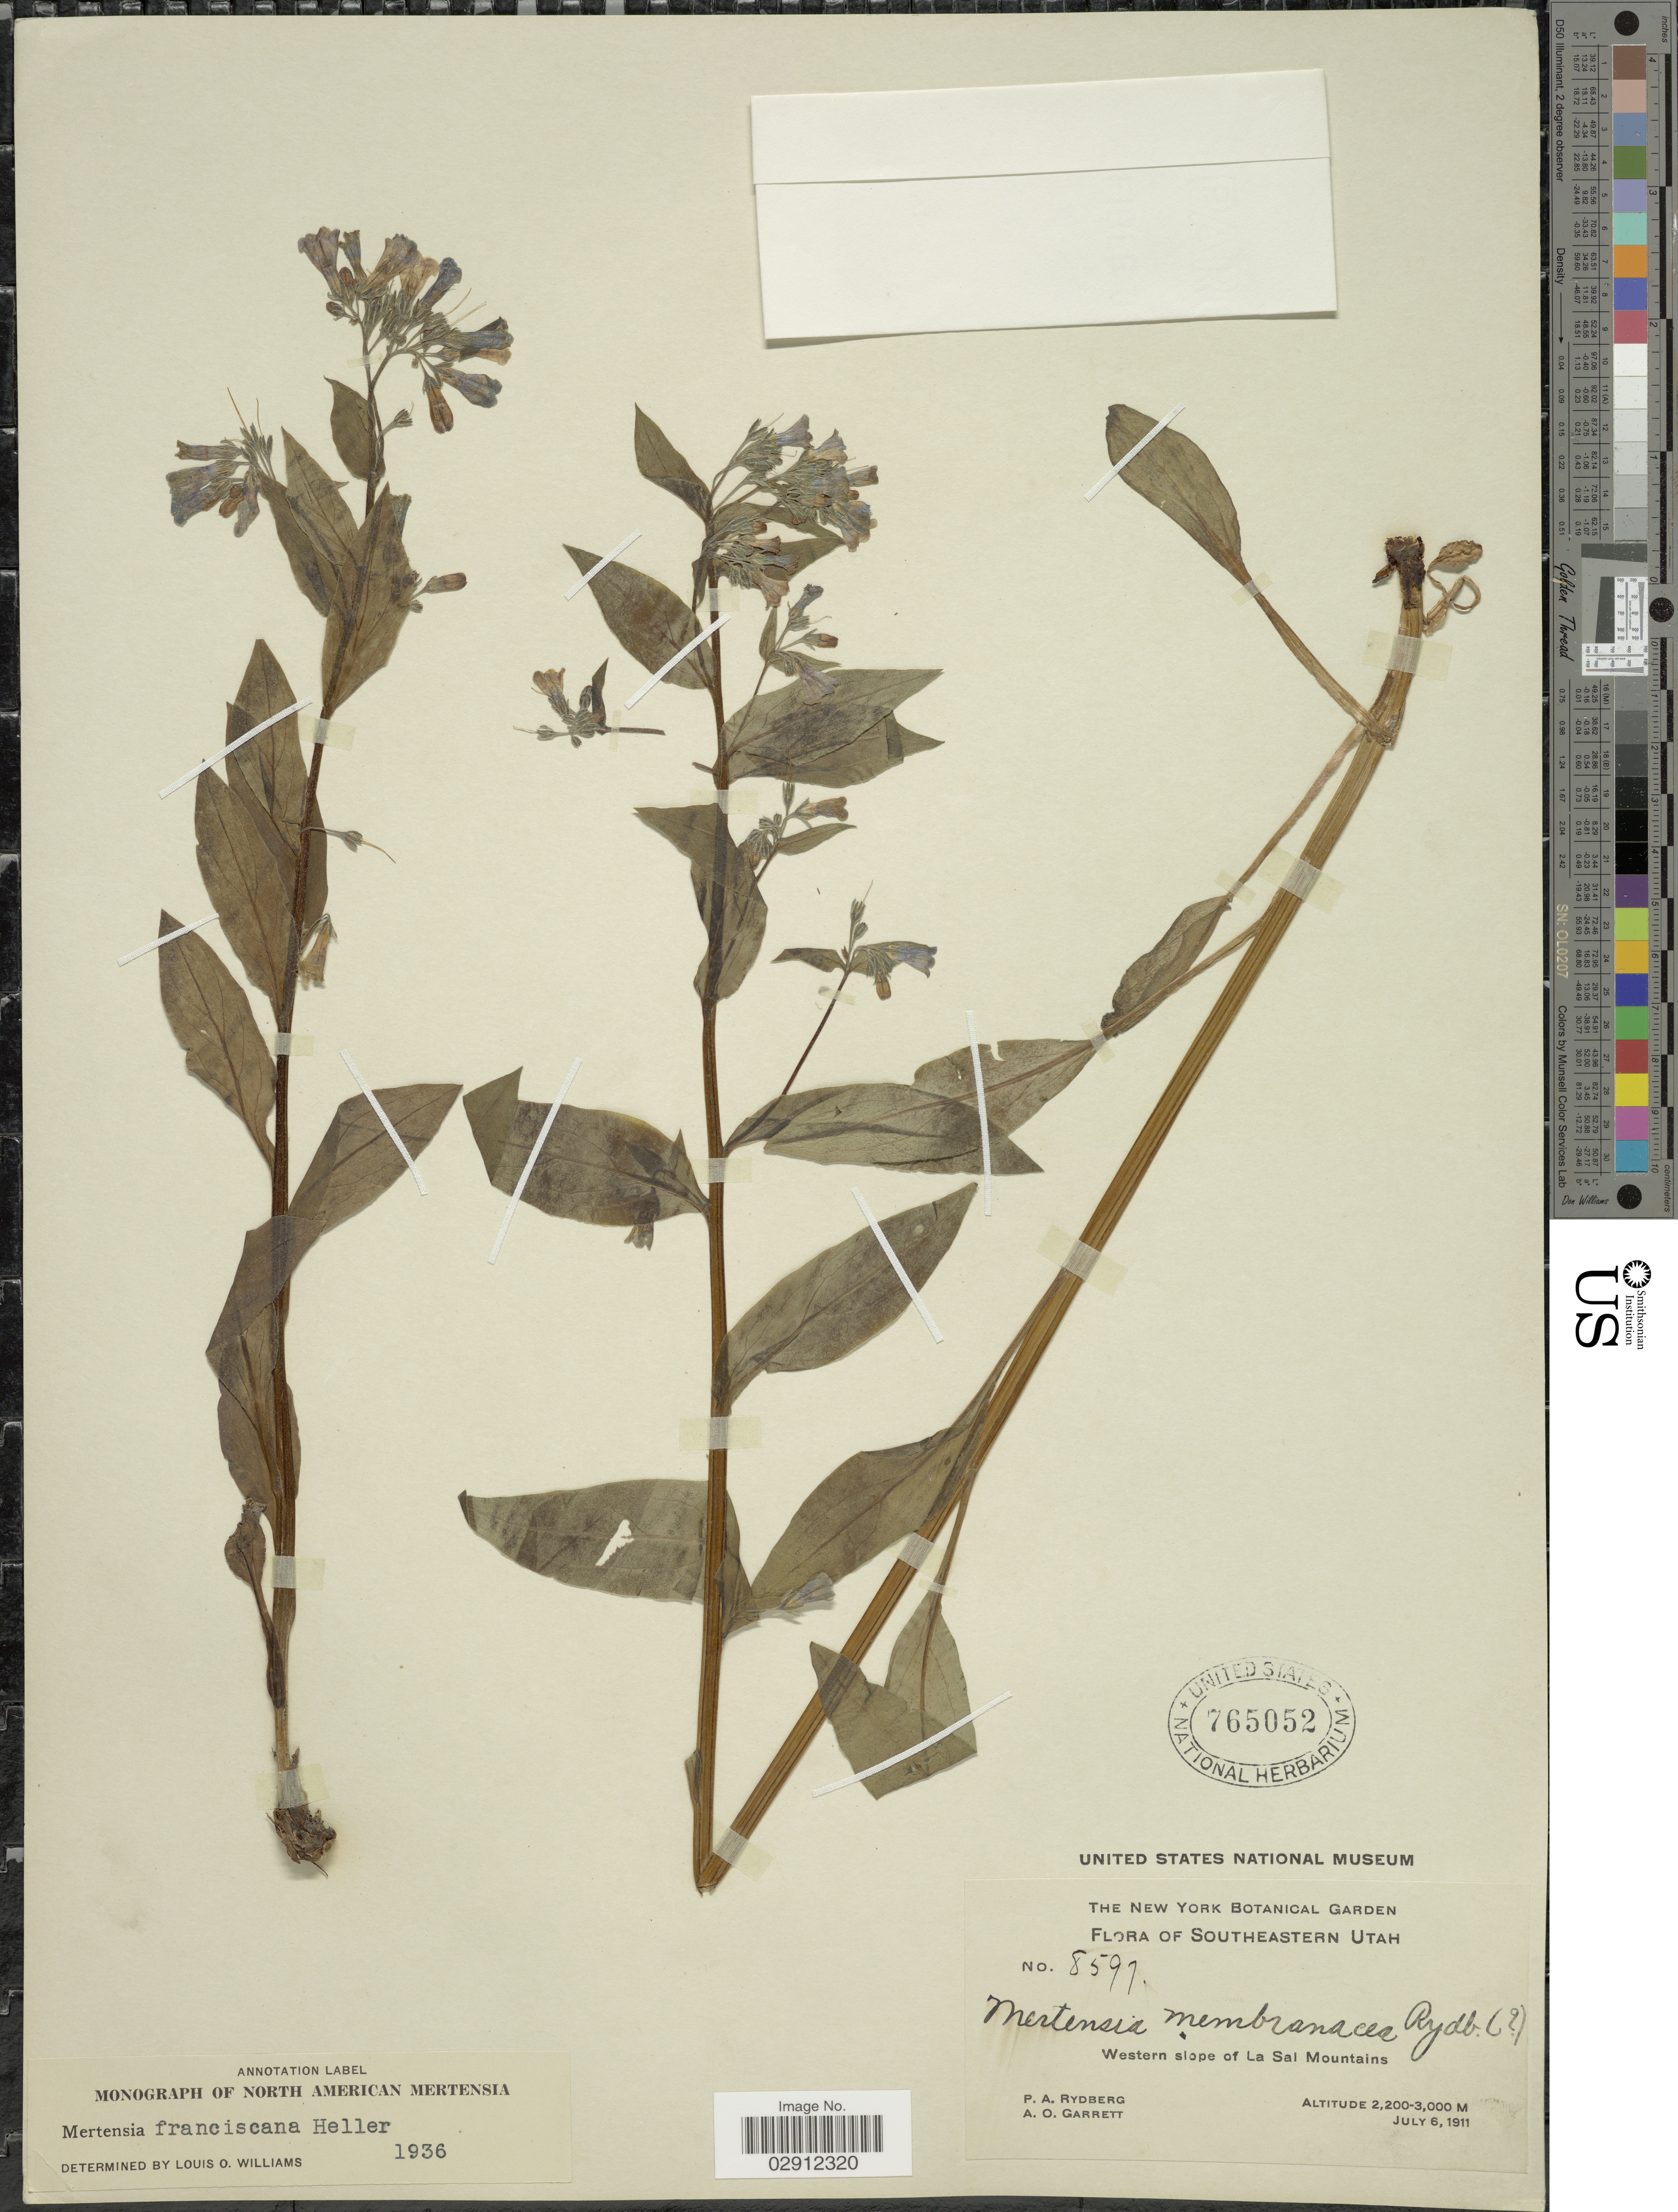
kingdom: Plantae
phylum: Tracheophyta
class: Magnoliopsida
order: Boraginales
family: Boraginaceae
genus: Mertensia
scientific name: Mertensia franciscana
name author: A. Heller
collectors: P. A. Rydberg & A. O. Garrett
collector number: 8597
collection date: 1911-07-06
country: United States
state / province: Utah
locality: Southeastern Utah. Western slope of La Sal Mountains.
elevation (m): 2200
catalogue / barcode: US 765052